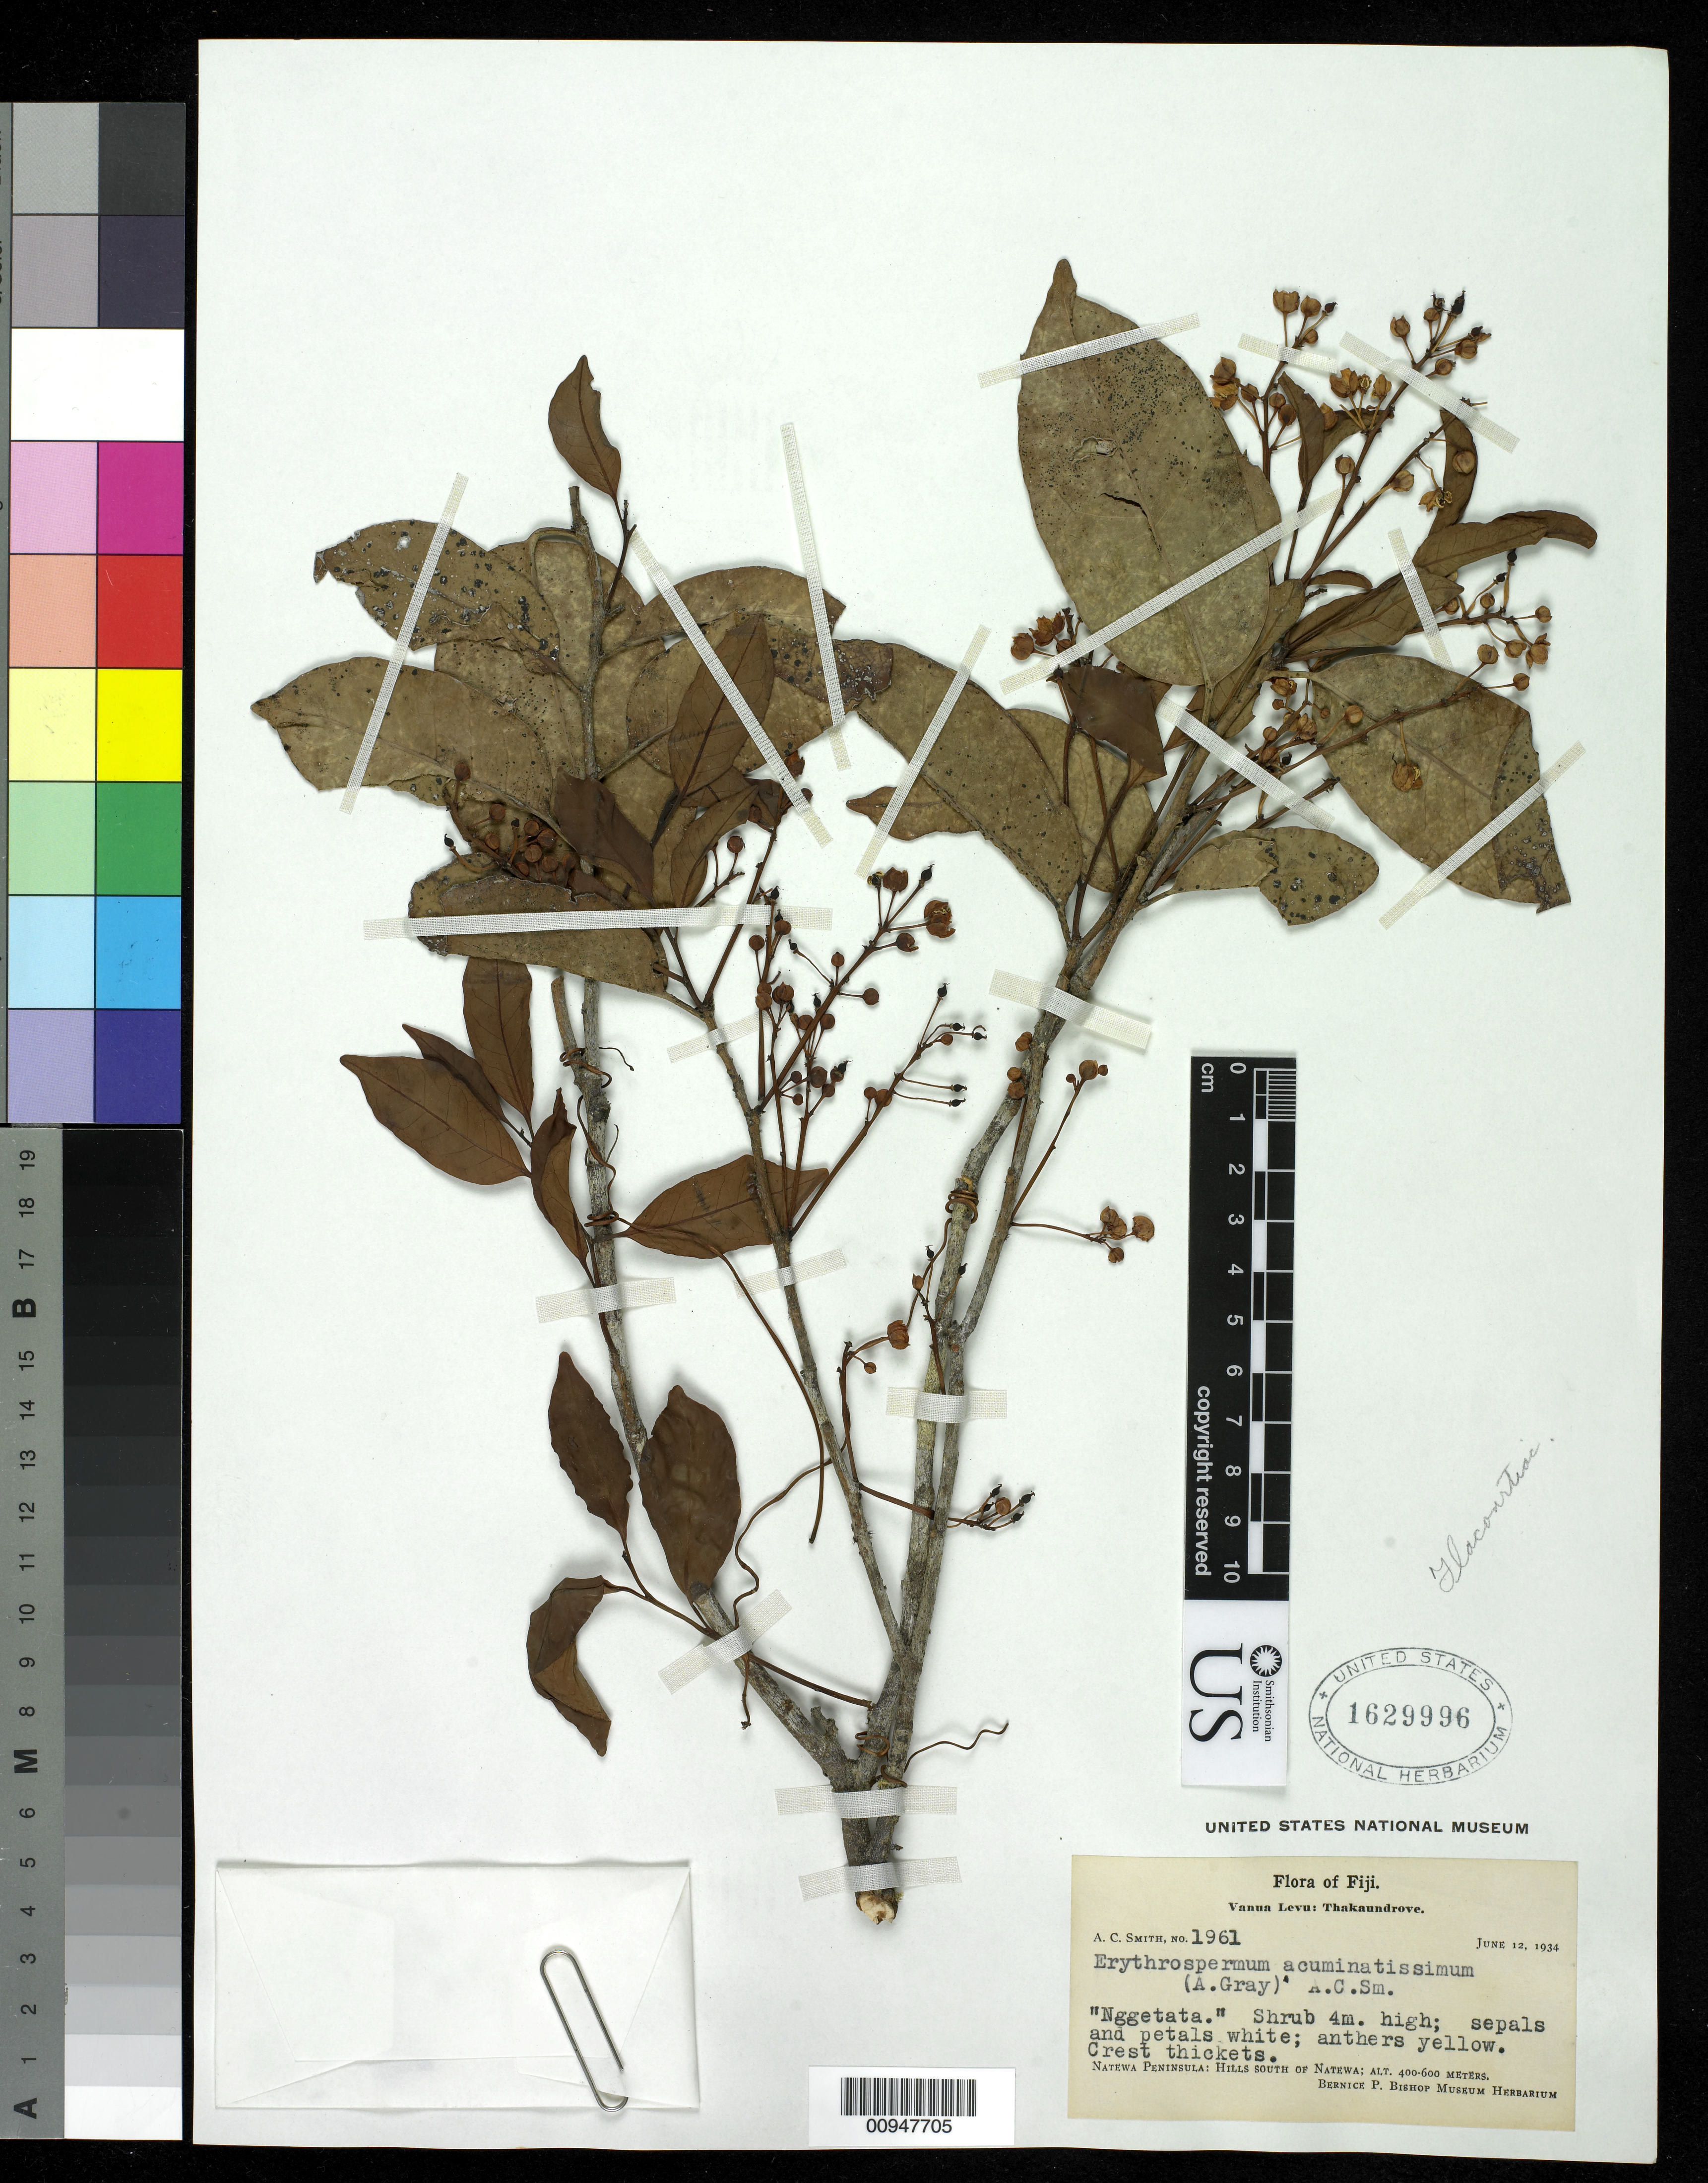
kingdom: Plantae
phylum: Tracheophyta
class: Magnoliopsida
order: Malpighiales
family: Achariaceae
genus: Erythrospermum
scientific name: Erythrospermum acuminatissimum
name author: (A. Gray) A.C. Sm.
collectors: C. A. Smith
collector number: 1961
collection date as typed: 12 Jun 1934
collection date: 1934-06-12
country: Fiji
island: Vanua Levu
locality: Thakaundrove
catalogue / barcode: US 1629996